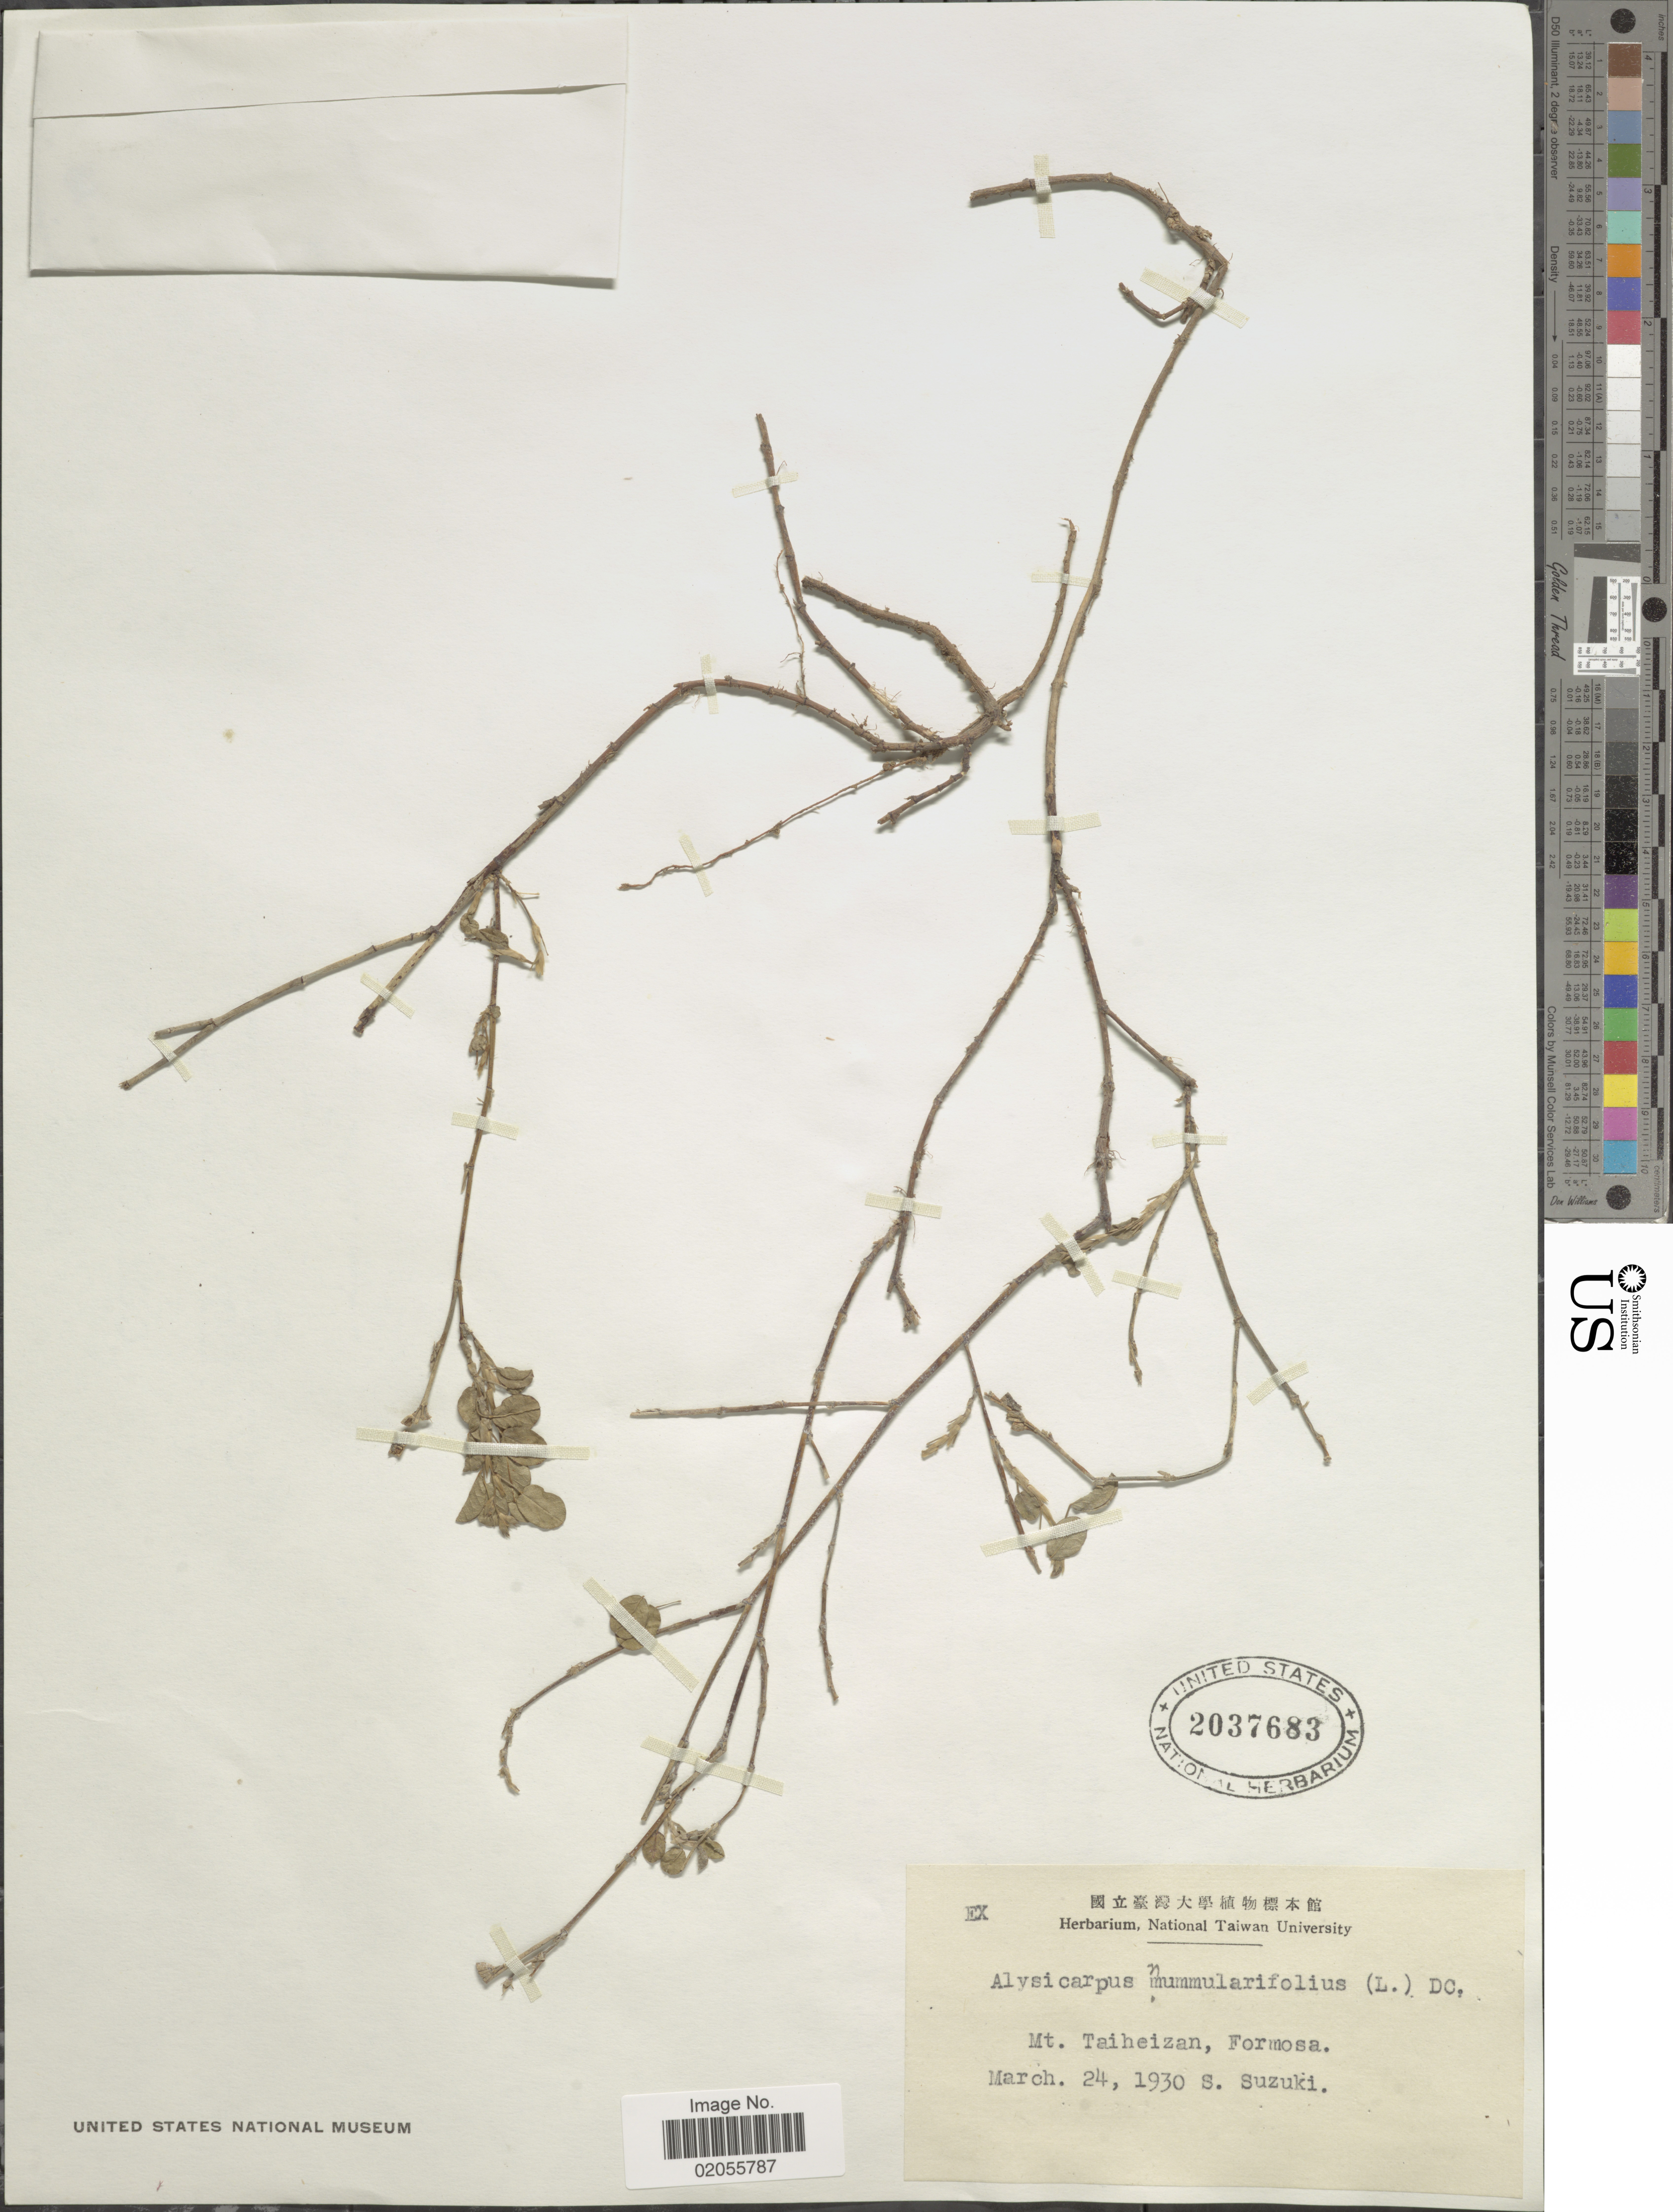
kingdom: Plantae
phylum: Tracheophyta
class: Magnoliopsida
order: Fabales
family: Fabaceae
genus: Alysicarpus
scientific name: Alysicarpus vaginalis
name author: (L.) DC.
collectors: S. Suzuki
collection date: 1930-03-24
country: Taiwan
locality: Mt. Taiheizan, Formosa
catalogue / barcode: US 2037683